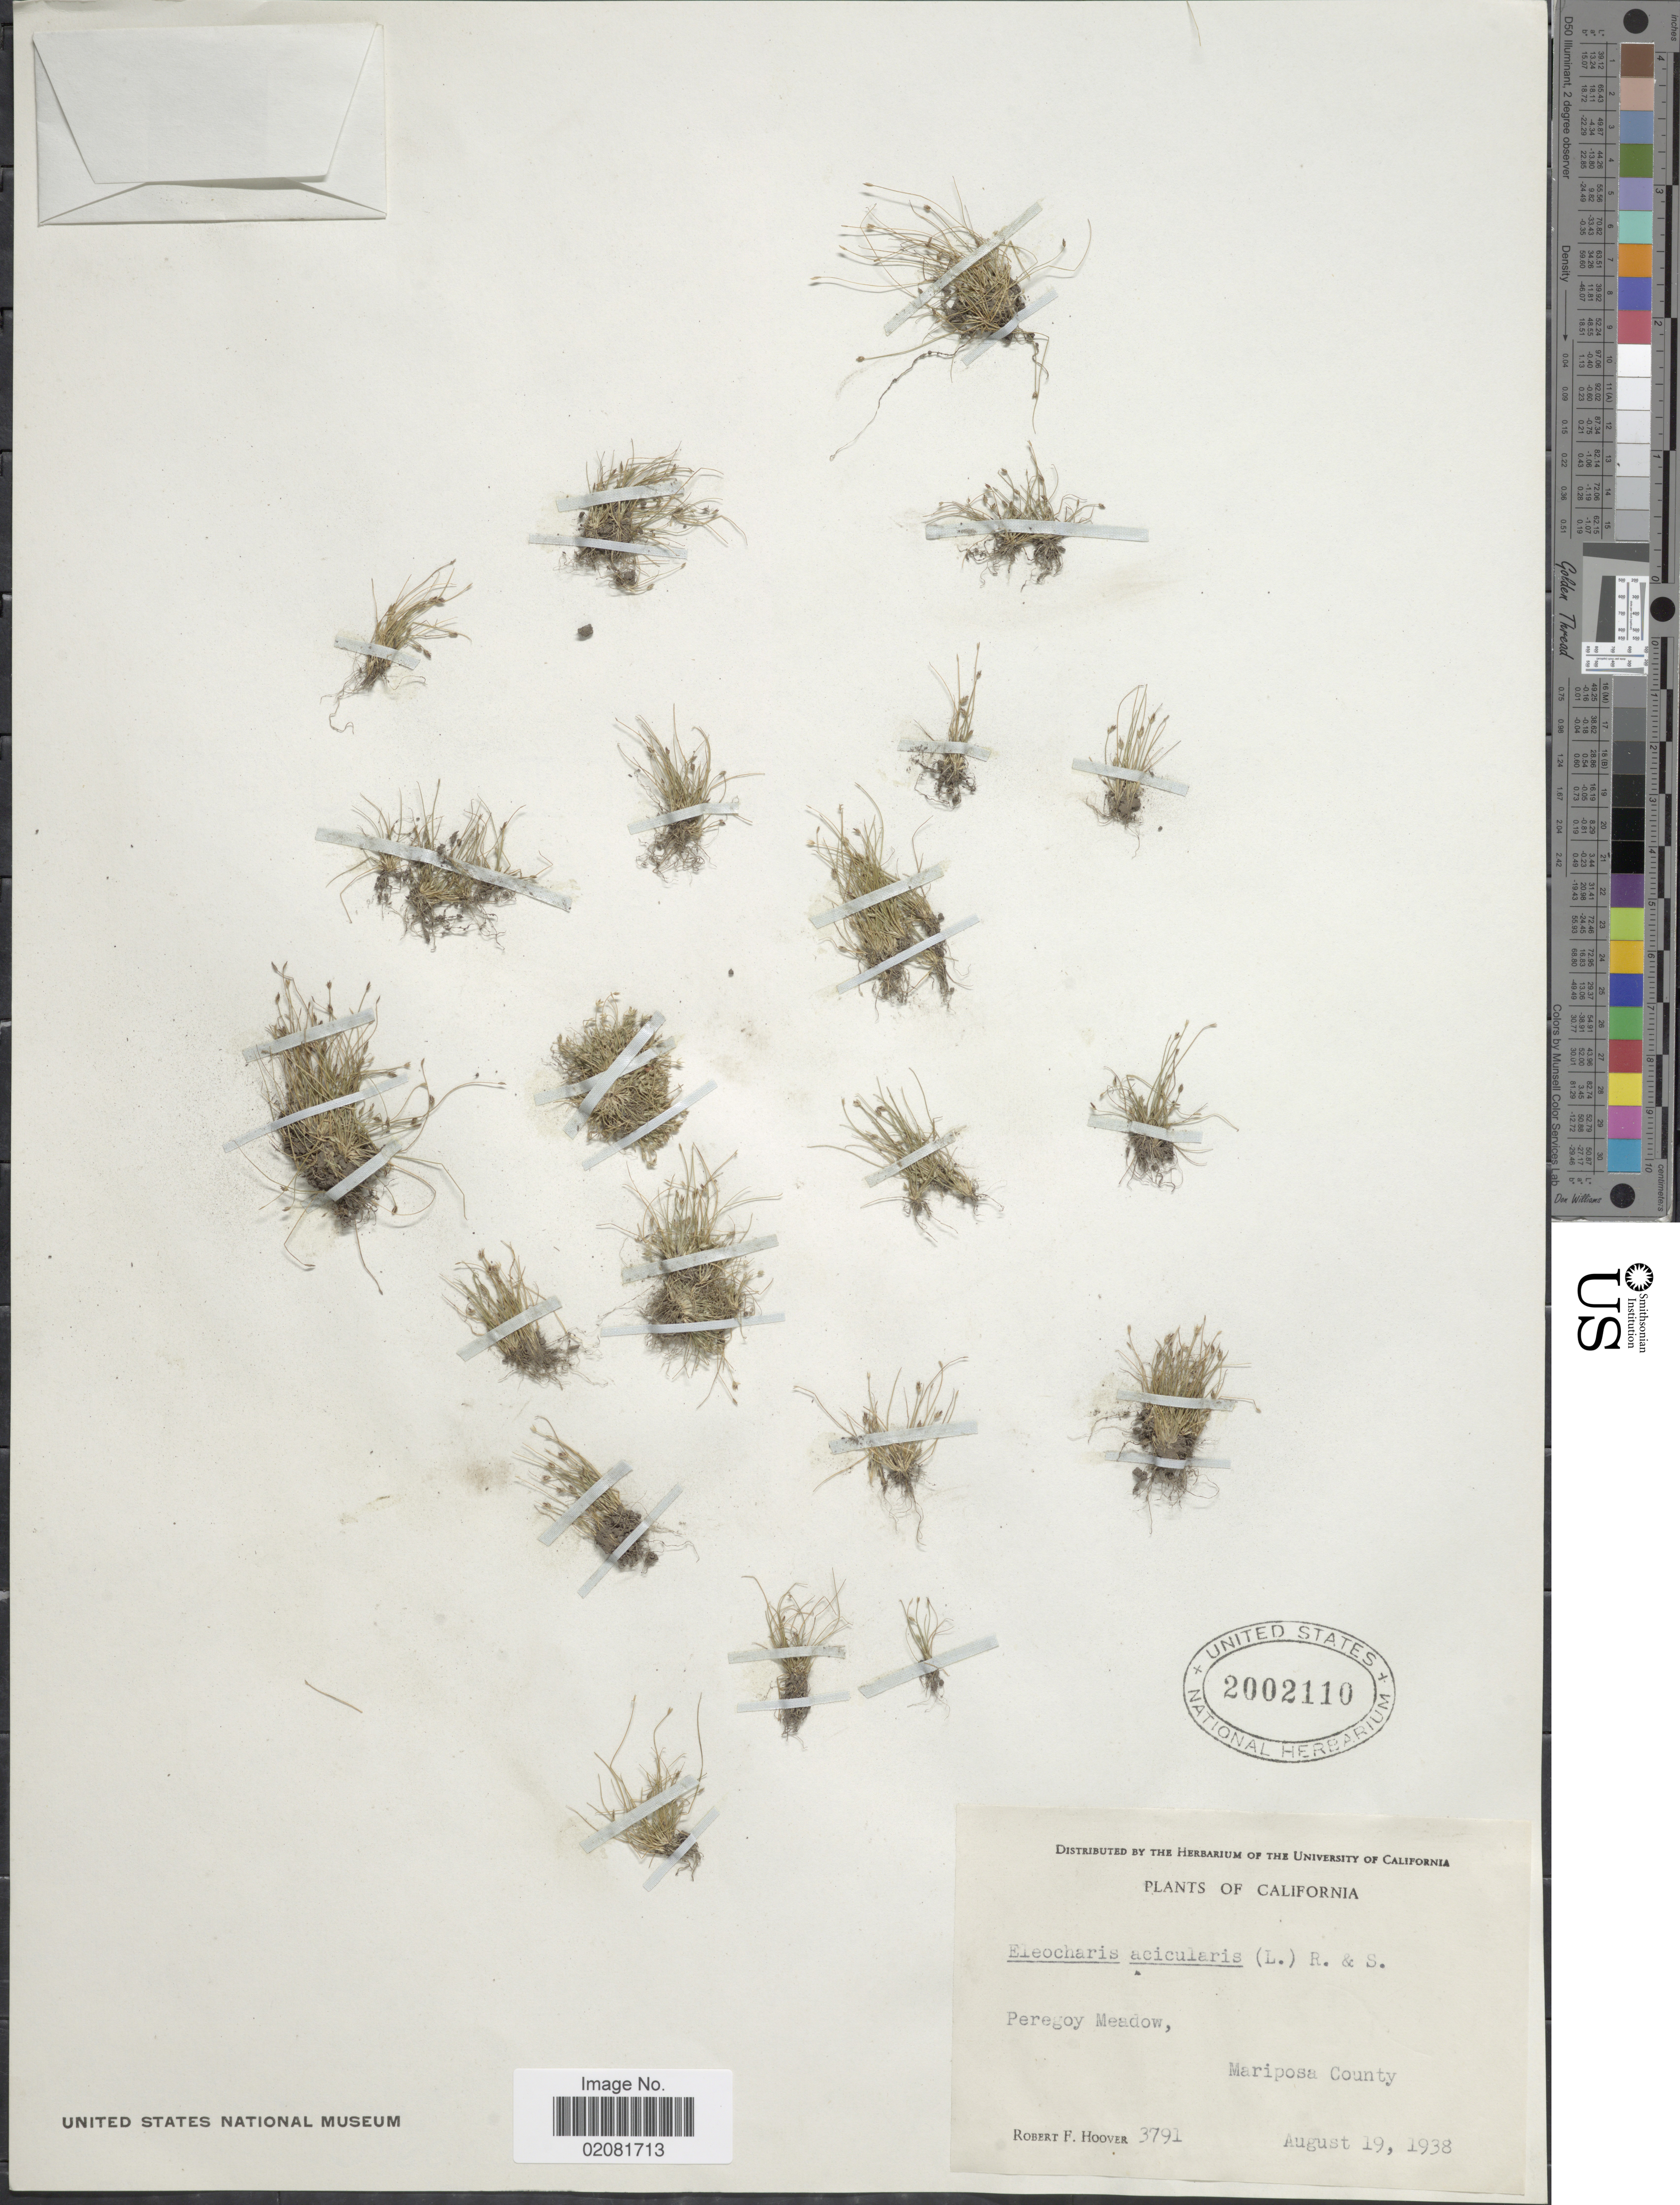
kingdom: Plantae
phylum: Tracheophyta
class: Liliopsida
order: Poales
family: Cyperaceae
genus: Eleocharis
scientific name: Eleocharis acicularis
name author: (L.) Roem. & Schult.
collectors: R. F. Hoover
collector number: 3791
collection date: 1938-08-19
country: United States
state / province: California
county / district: Mariposa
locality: Peregoy Meadow, Mariposa County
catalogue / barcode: US 2002110